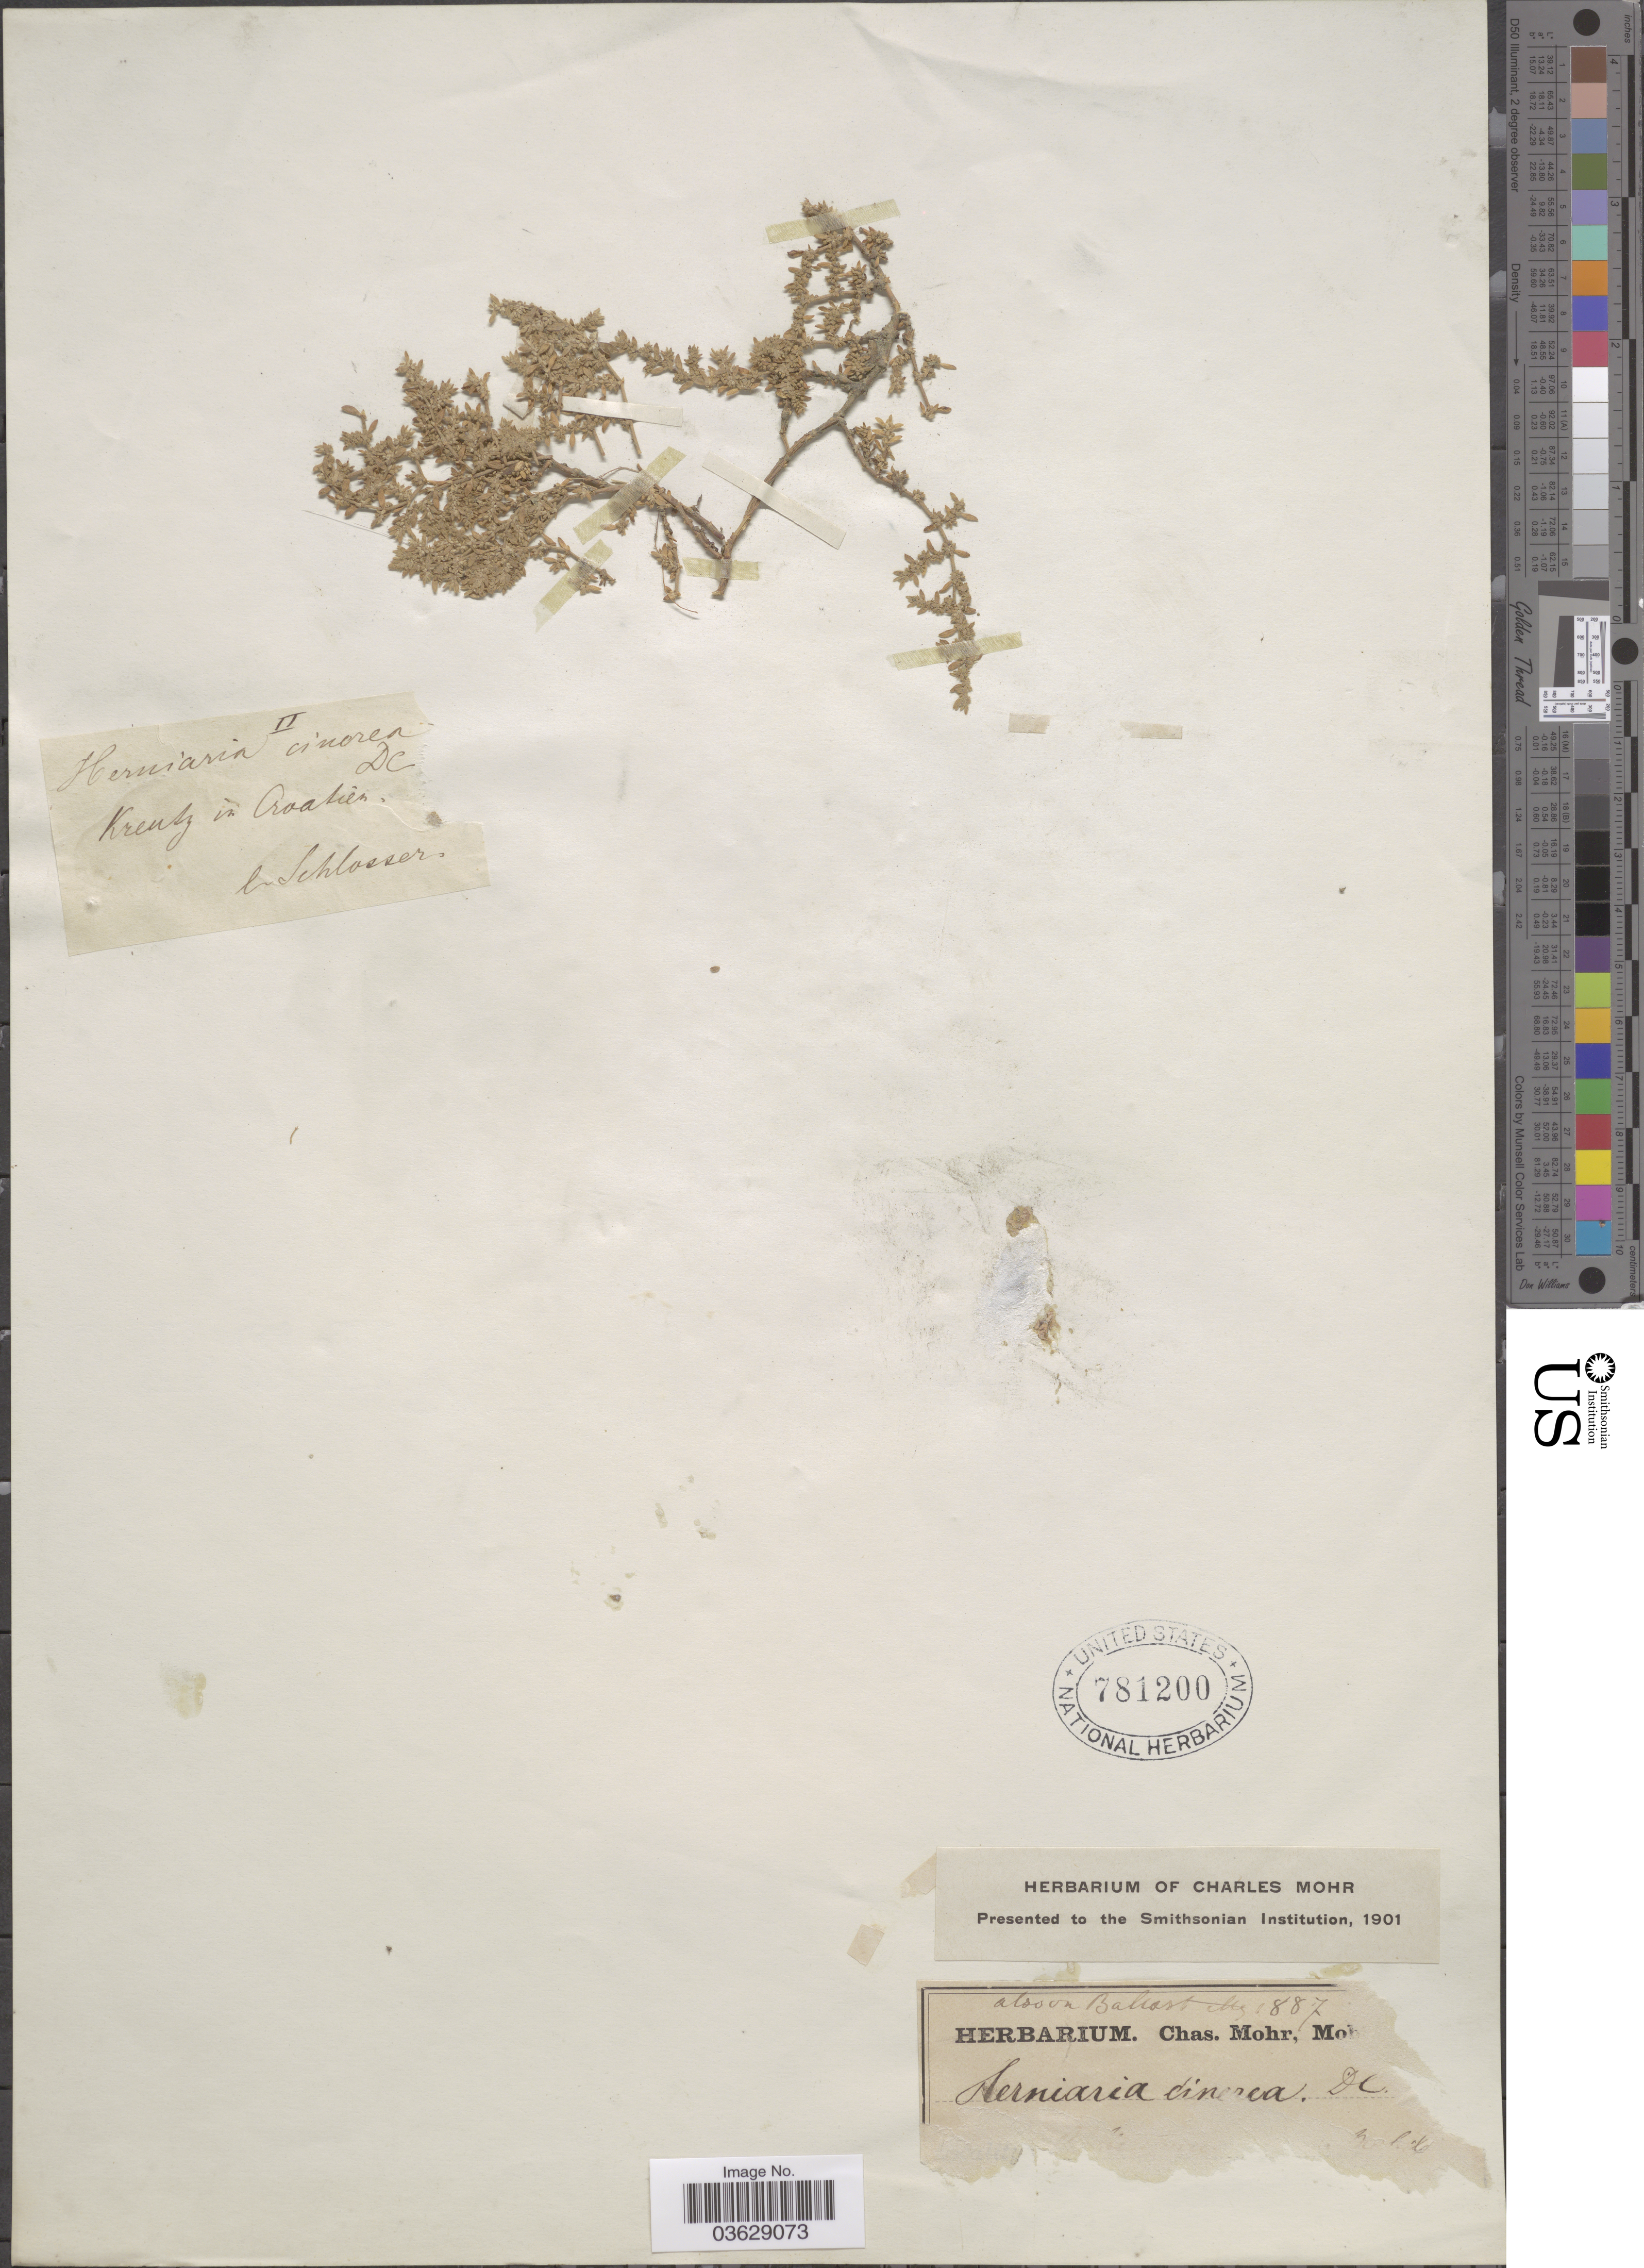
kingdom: Plantae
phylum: Tracheophyta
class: Magnoliopsida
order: Caryophyllales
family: Caryophyllaceae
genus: Herniaria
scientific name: Herniaria cinerea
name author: DC.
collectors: -. Schlosser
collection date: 1887-05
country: Croatia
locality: Krentz in Croatien. Also on Ballast.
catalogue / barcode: US 781200